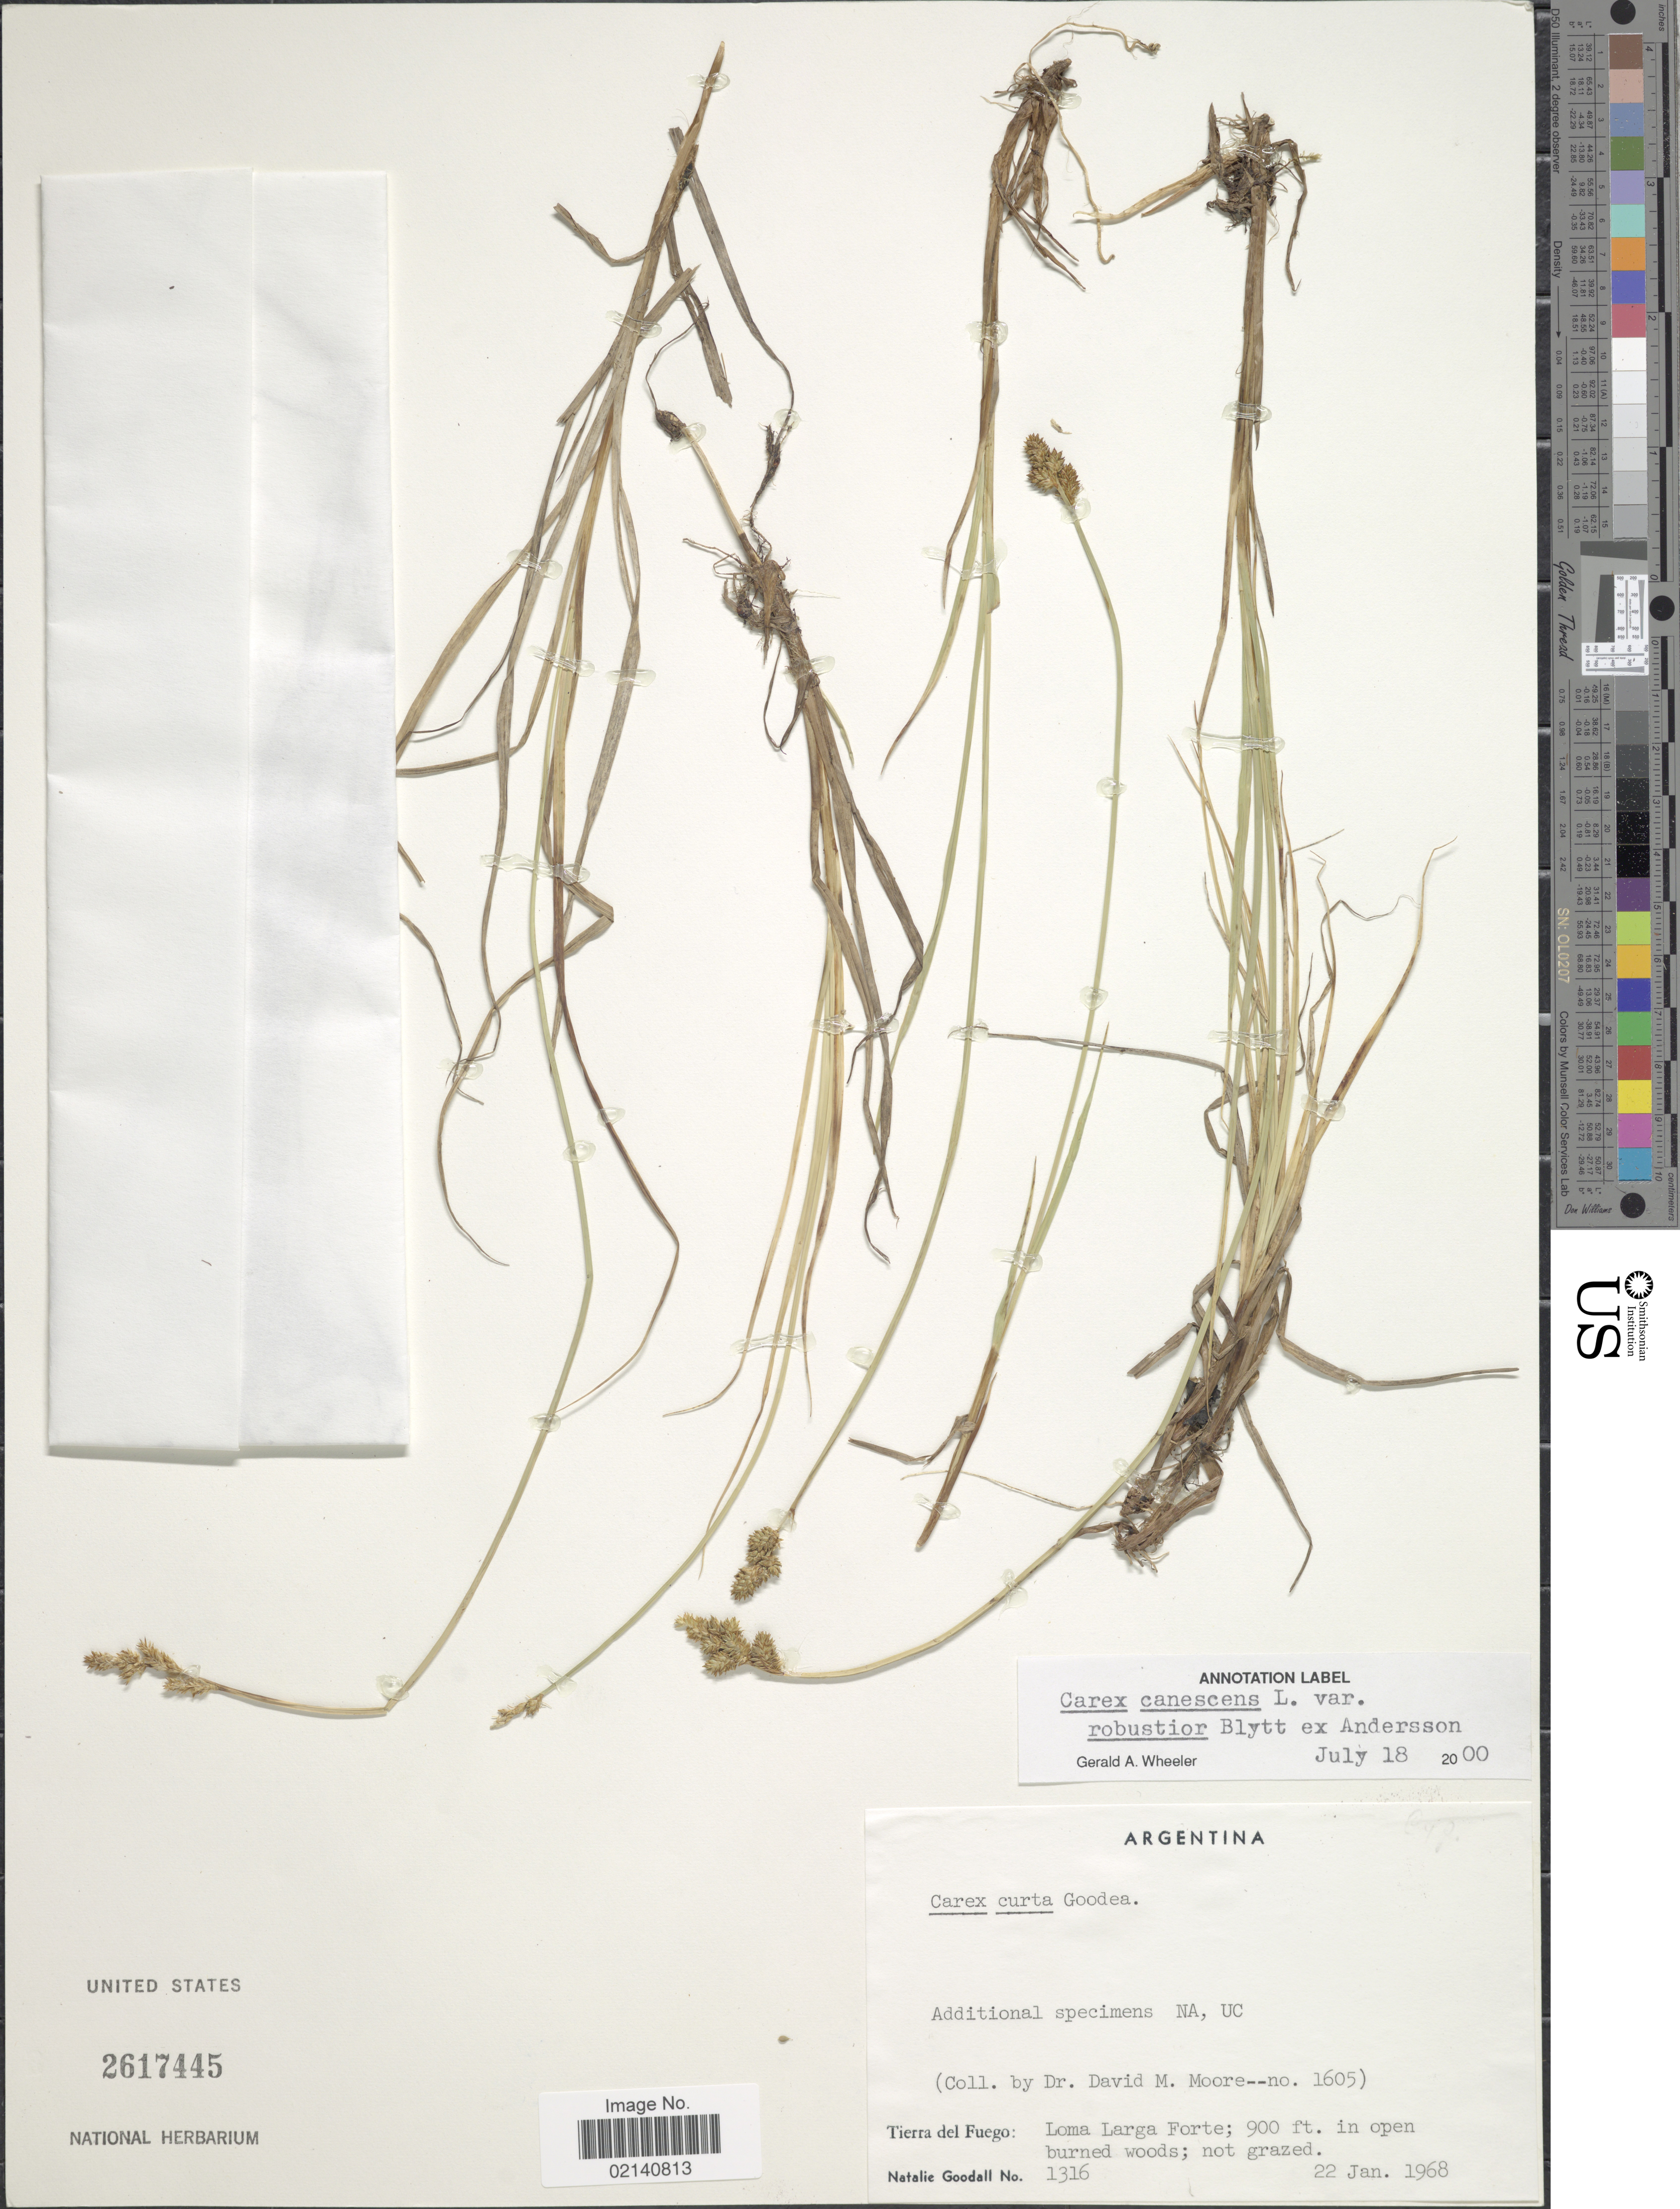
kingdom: Plantae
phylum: Tracheophyta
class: Liliopsida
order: Poales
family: Cyperaceae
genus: Carex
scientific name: Carex canescens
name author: L.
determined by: Jiménez-Mejías, P.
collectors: N. Goodall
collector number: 1316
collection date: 1968-01-22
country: Argentina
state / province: Tierra del Fuego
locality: Loma Larga Forte, in open burned woods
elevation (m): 274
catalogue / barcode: US 2617445